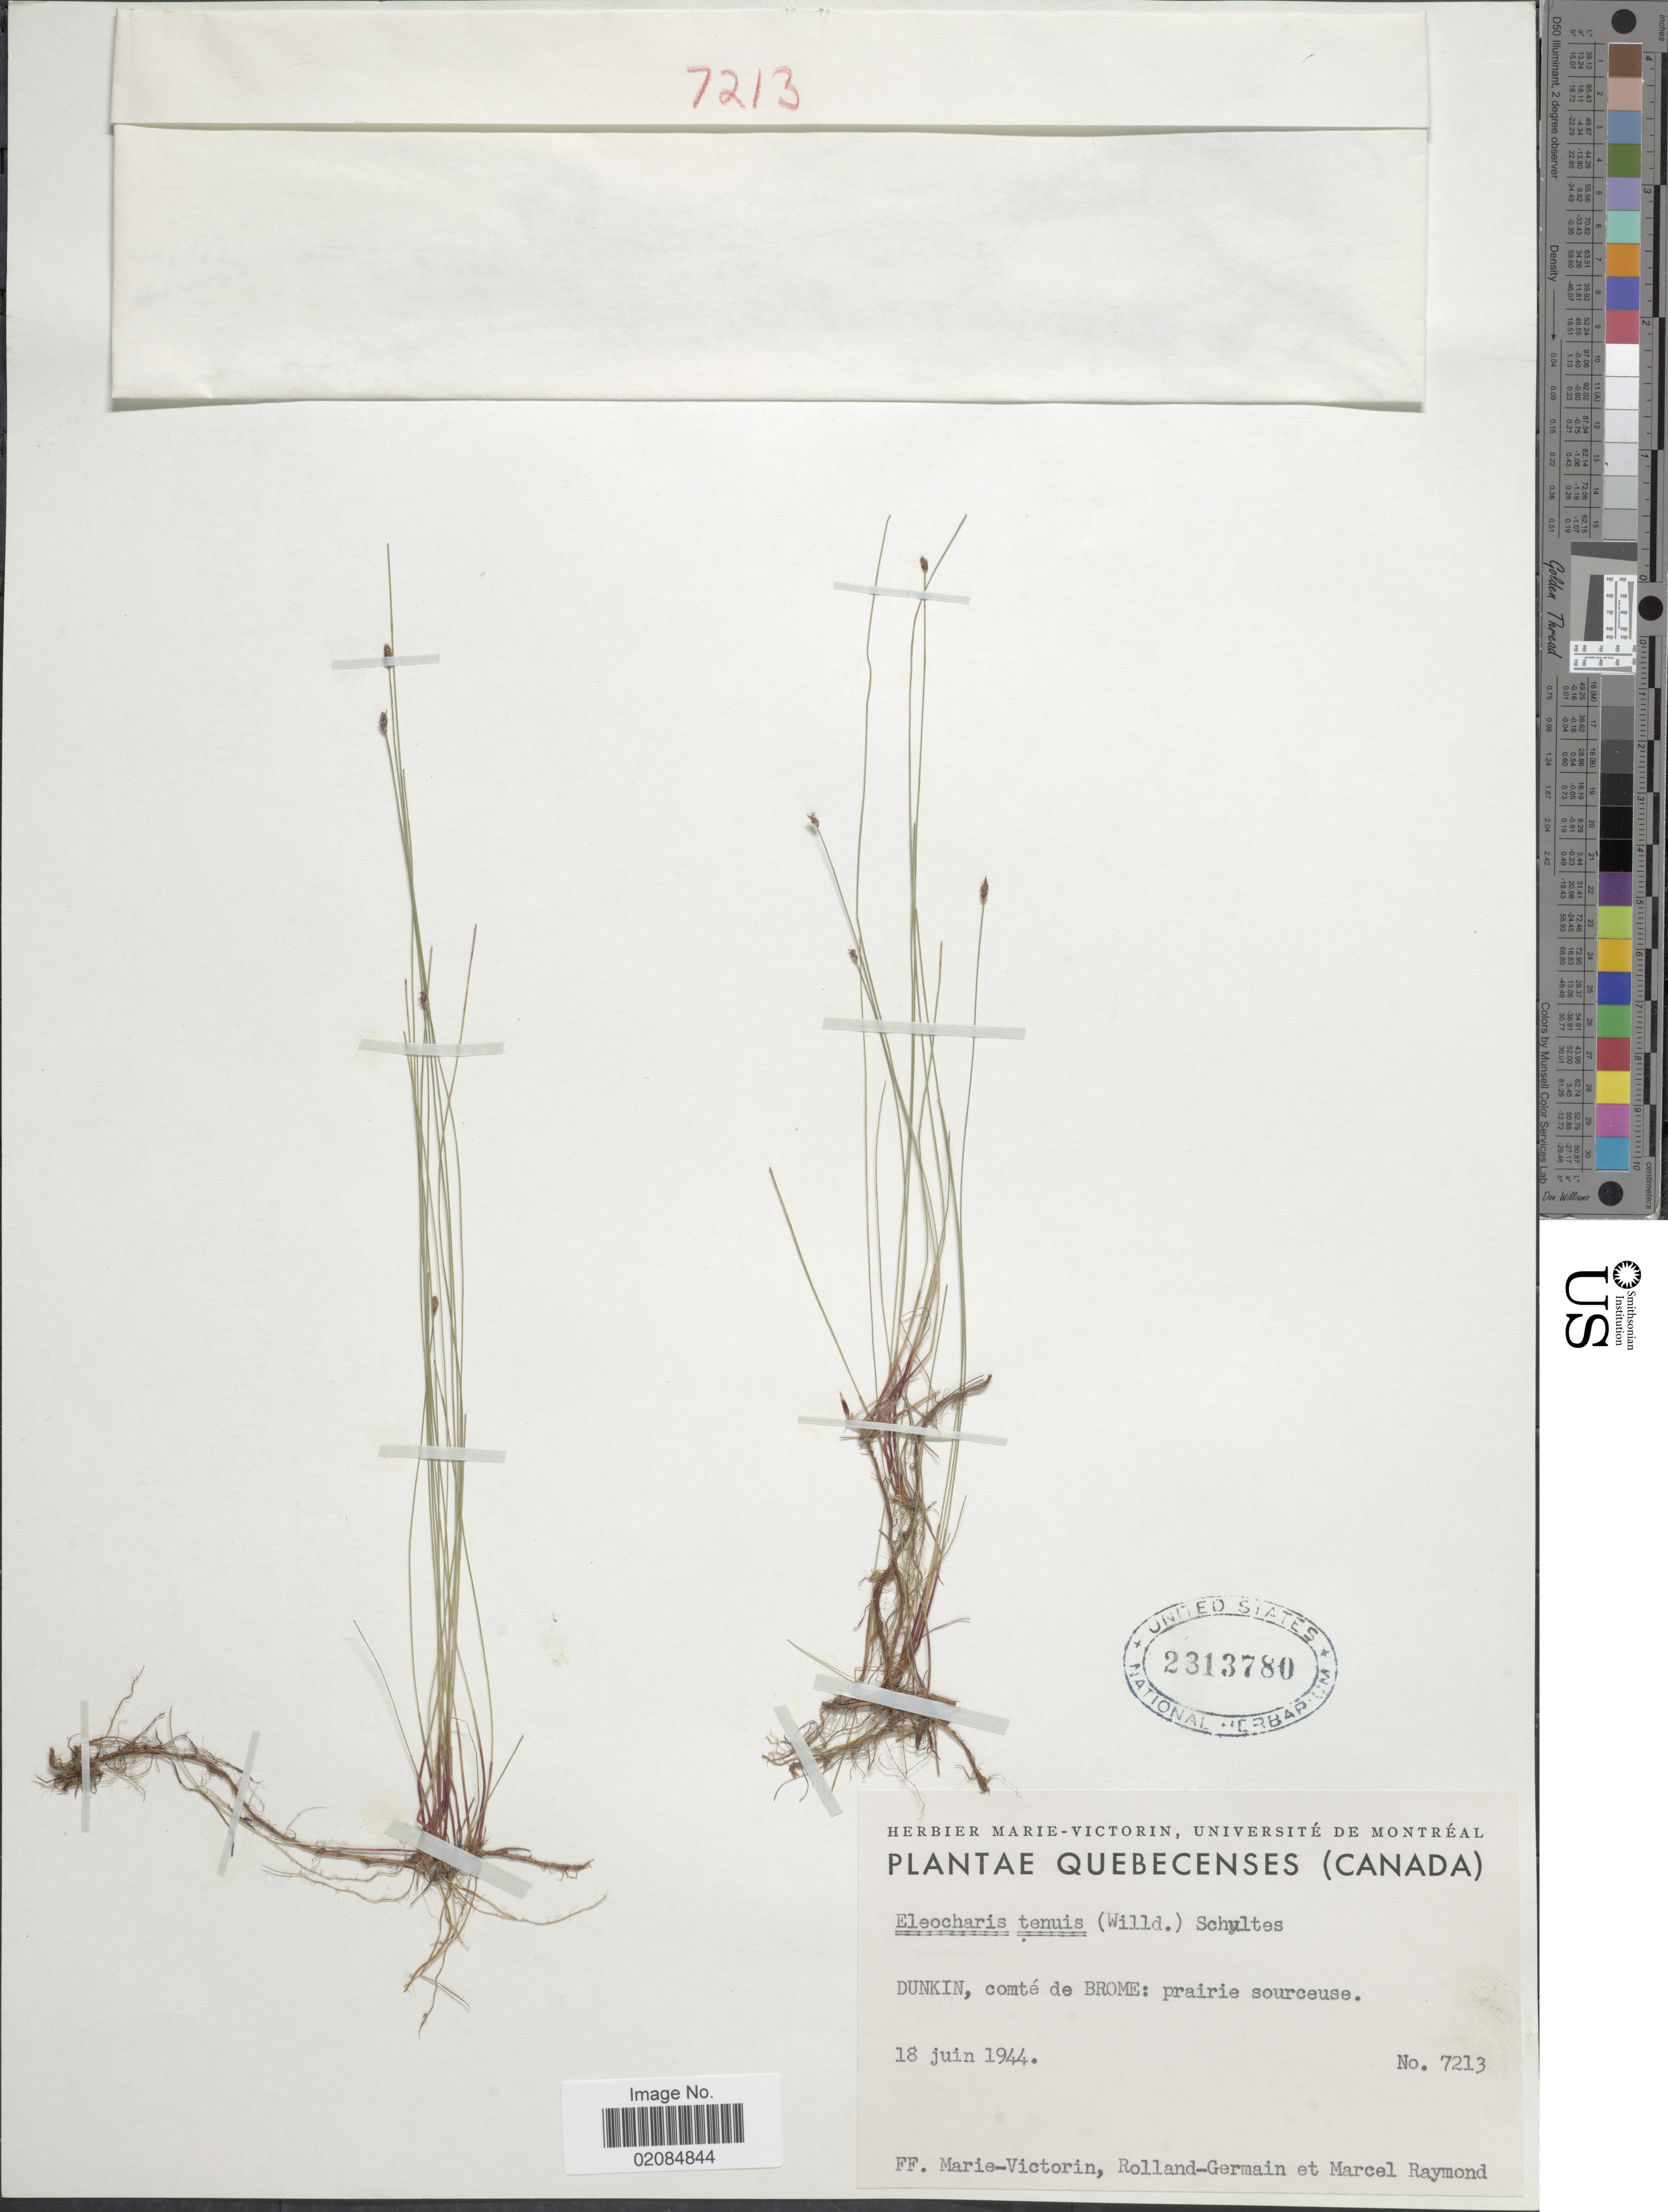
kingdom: Plantae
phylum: Tracheophyta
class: Liliopsida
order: Poales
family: Cyperaceae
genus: Eleocharis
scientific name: Eleocharis tenuis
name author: (Willd.) Schult.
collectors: F. Marie-Victorin, Rolland-Germain & M. Raymond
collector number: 7213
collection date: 1944-06-18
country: Canada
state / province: Quebec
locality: Quebecenses. Dunkin, comte de Brome: prairie sourceuse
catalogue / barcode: US 2313780